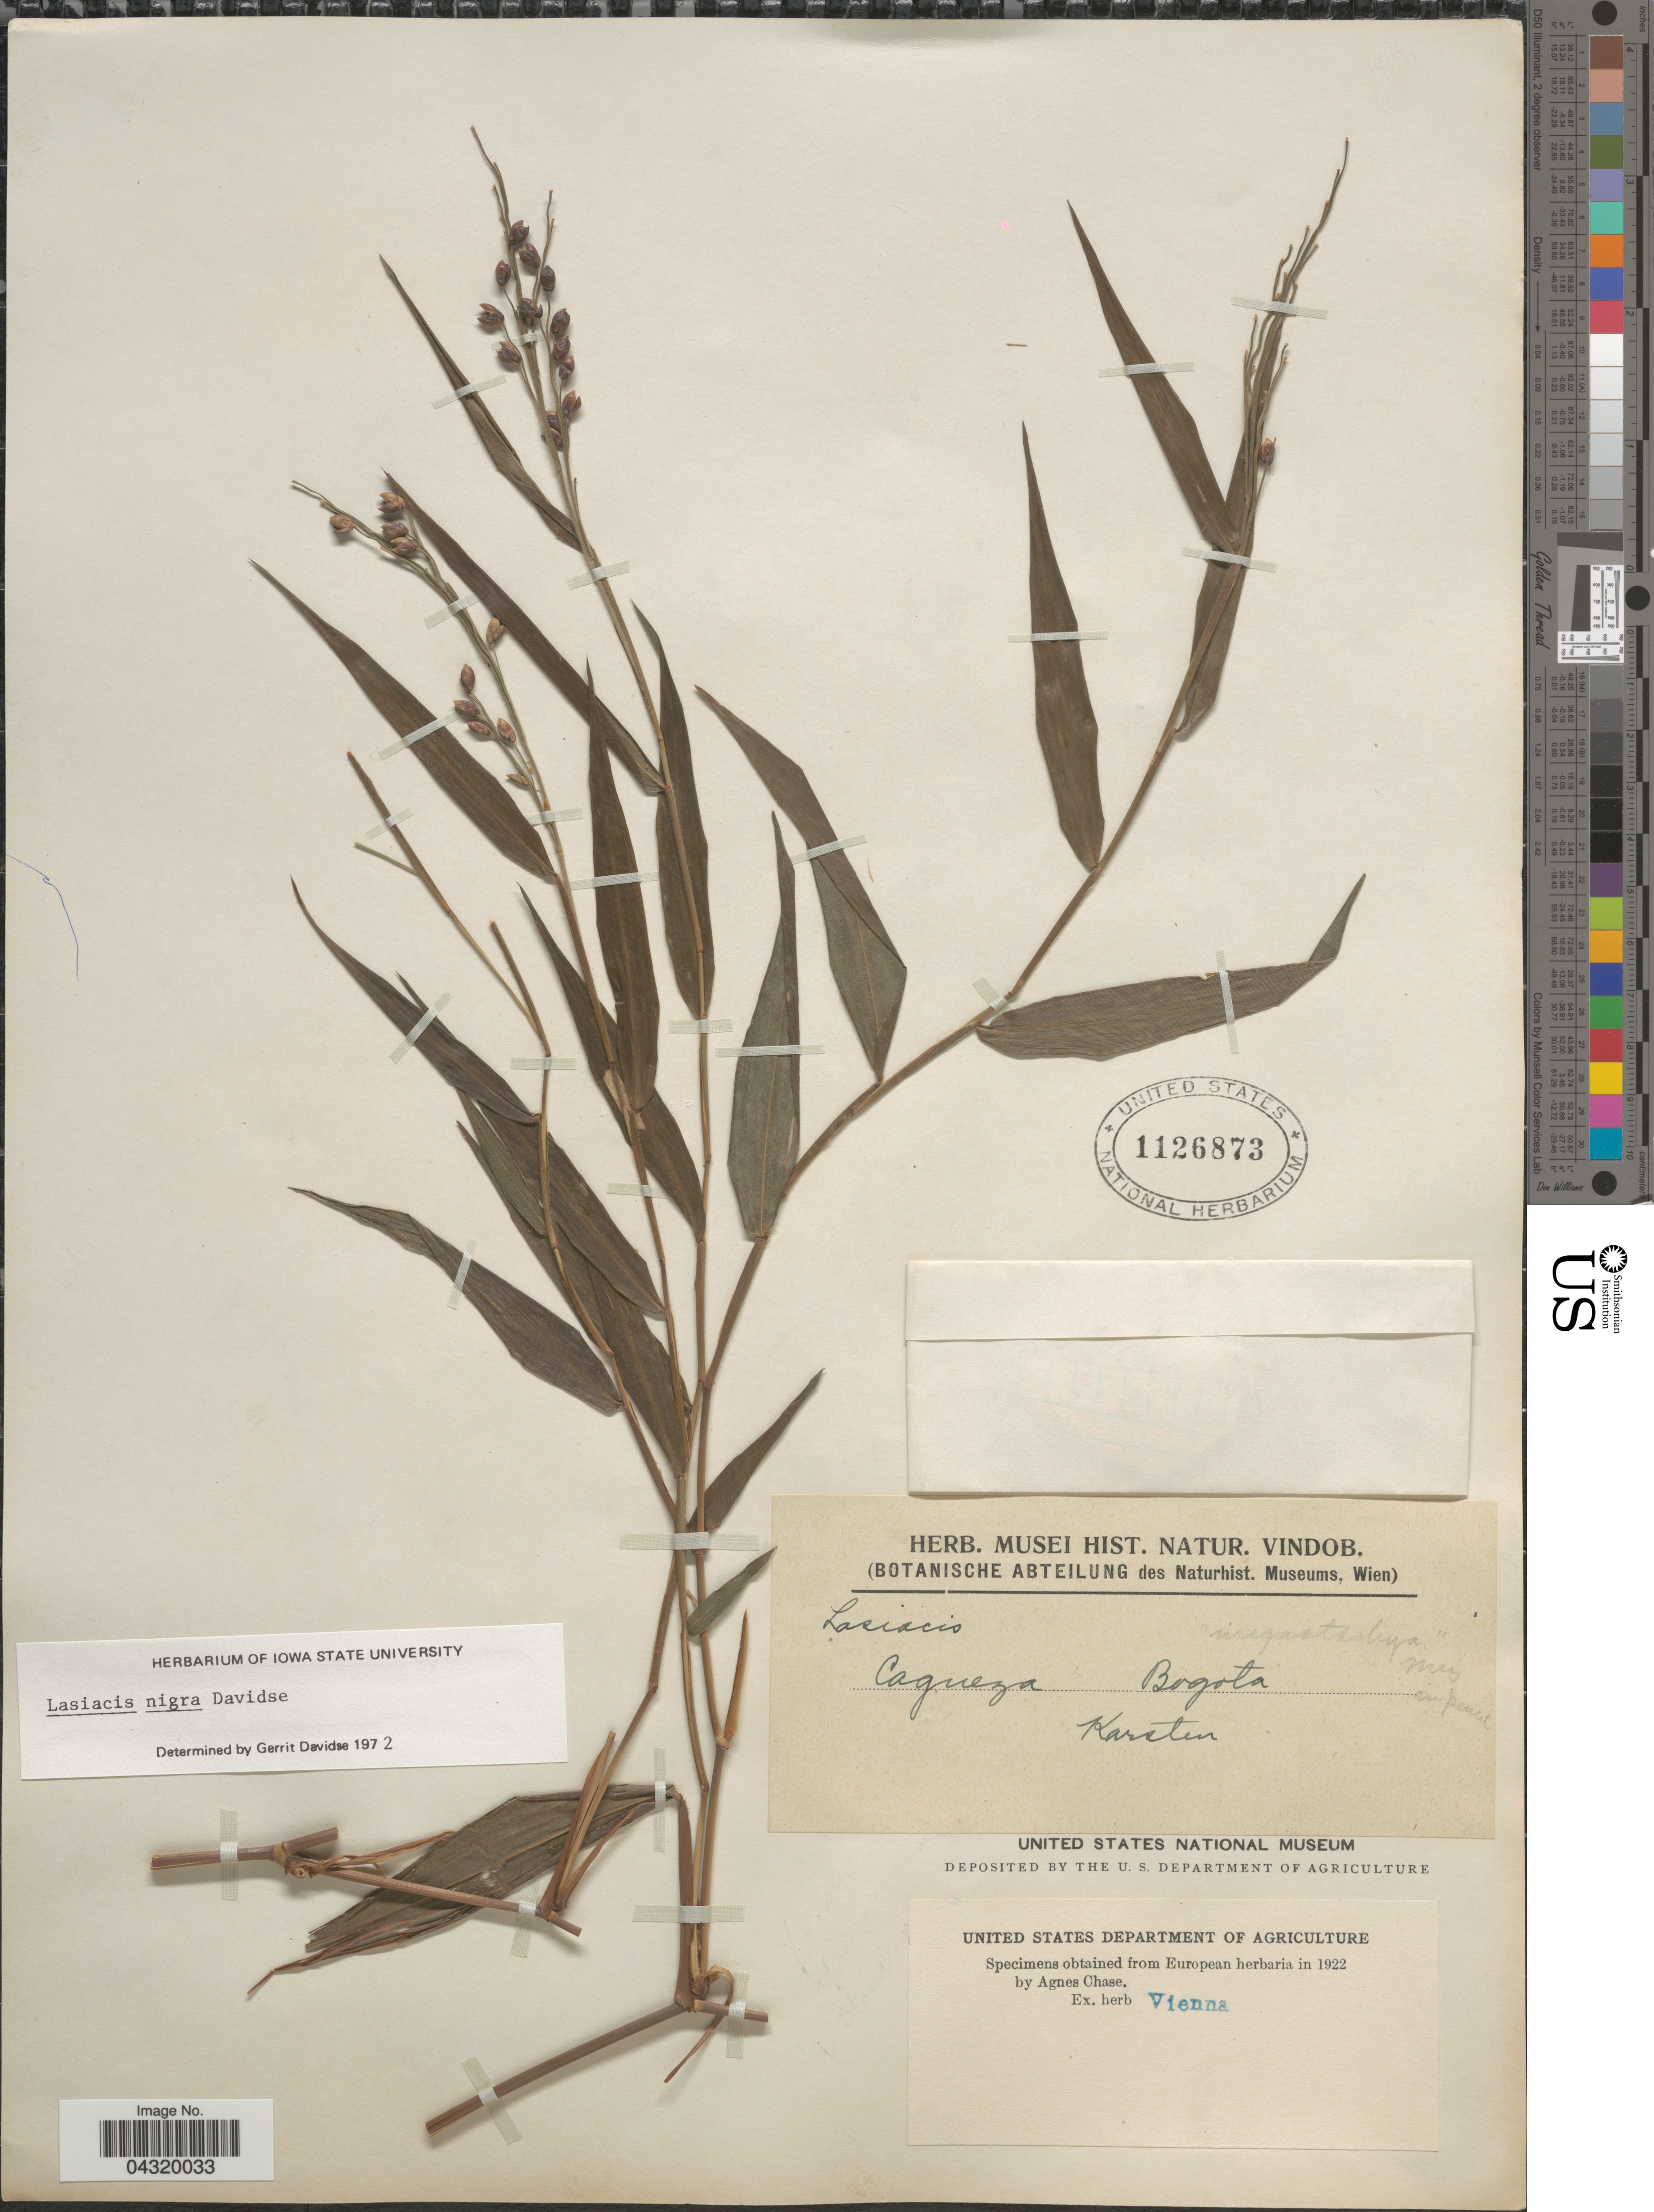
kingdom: Plantae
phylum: Tracheophyta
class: Liliopsida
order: Poales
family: Poaceae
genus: Lasiacis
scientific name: Lasiacis nigra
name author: Davidse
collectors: -. Karsten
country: Colombia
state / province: Bogota D.C.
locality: Caqueza. Bogota.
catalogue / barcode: US 1126873